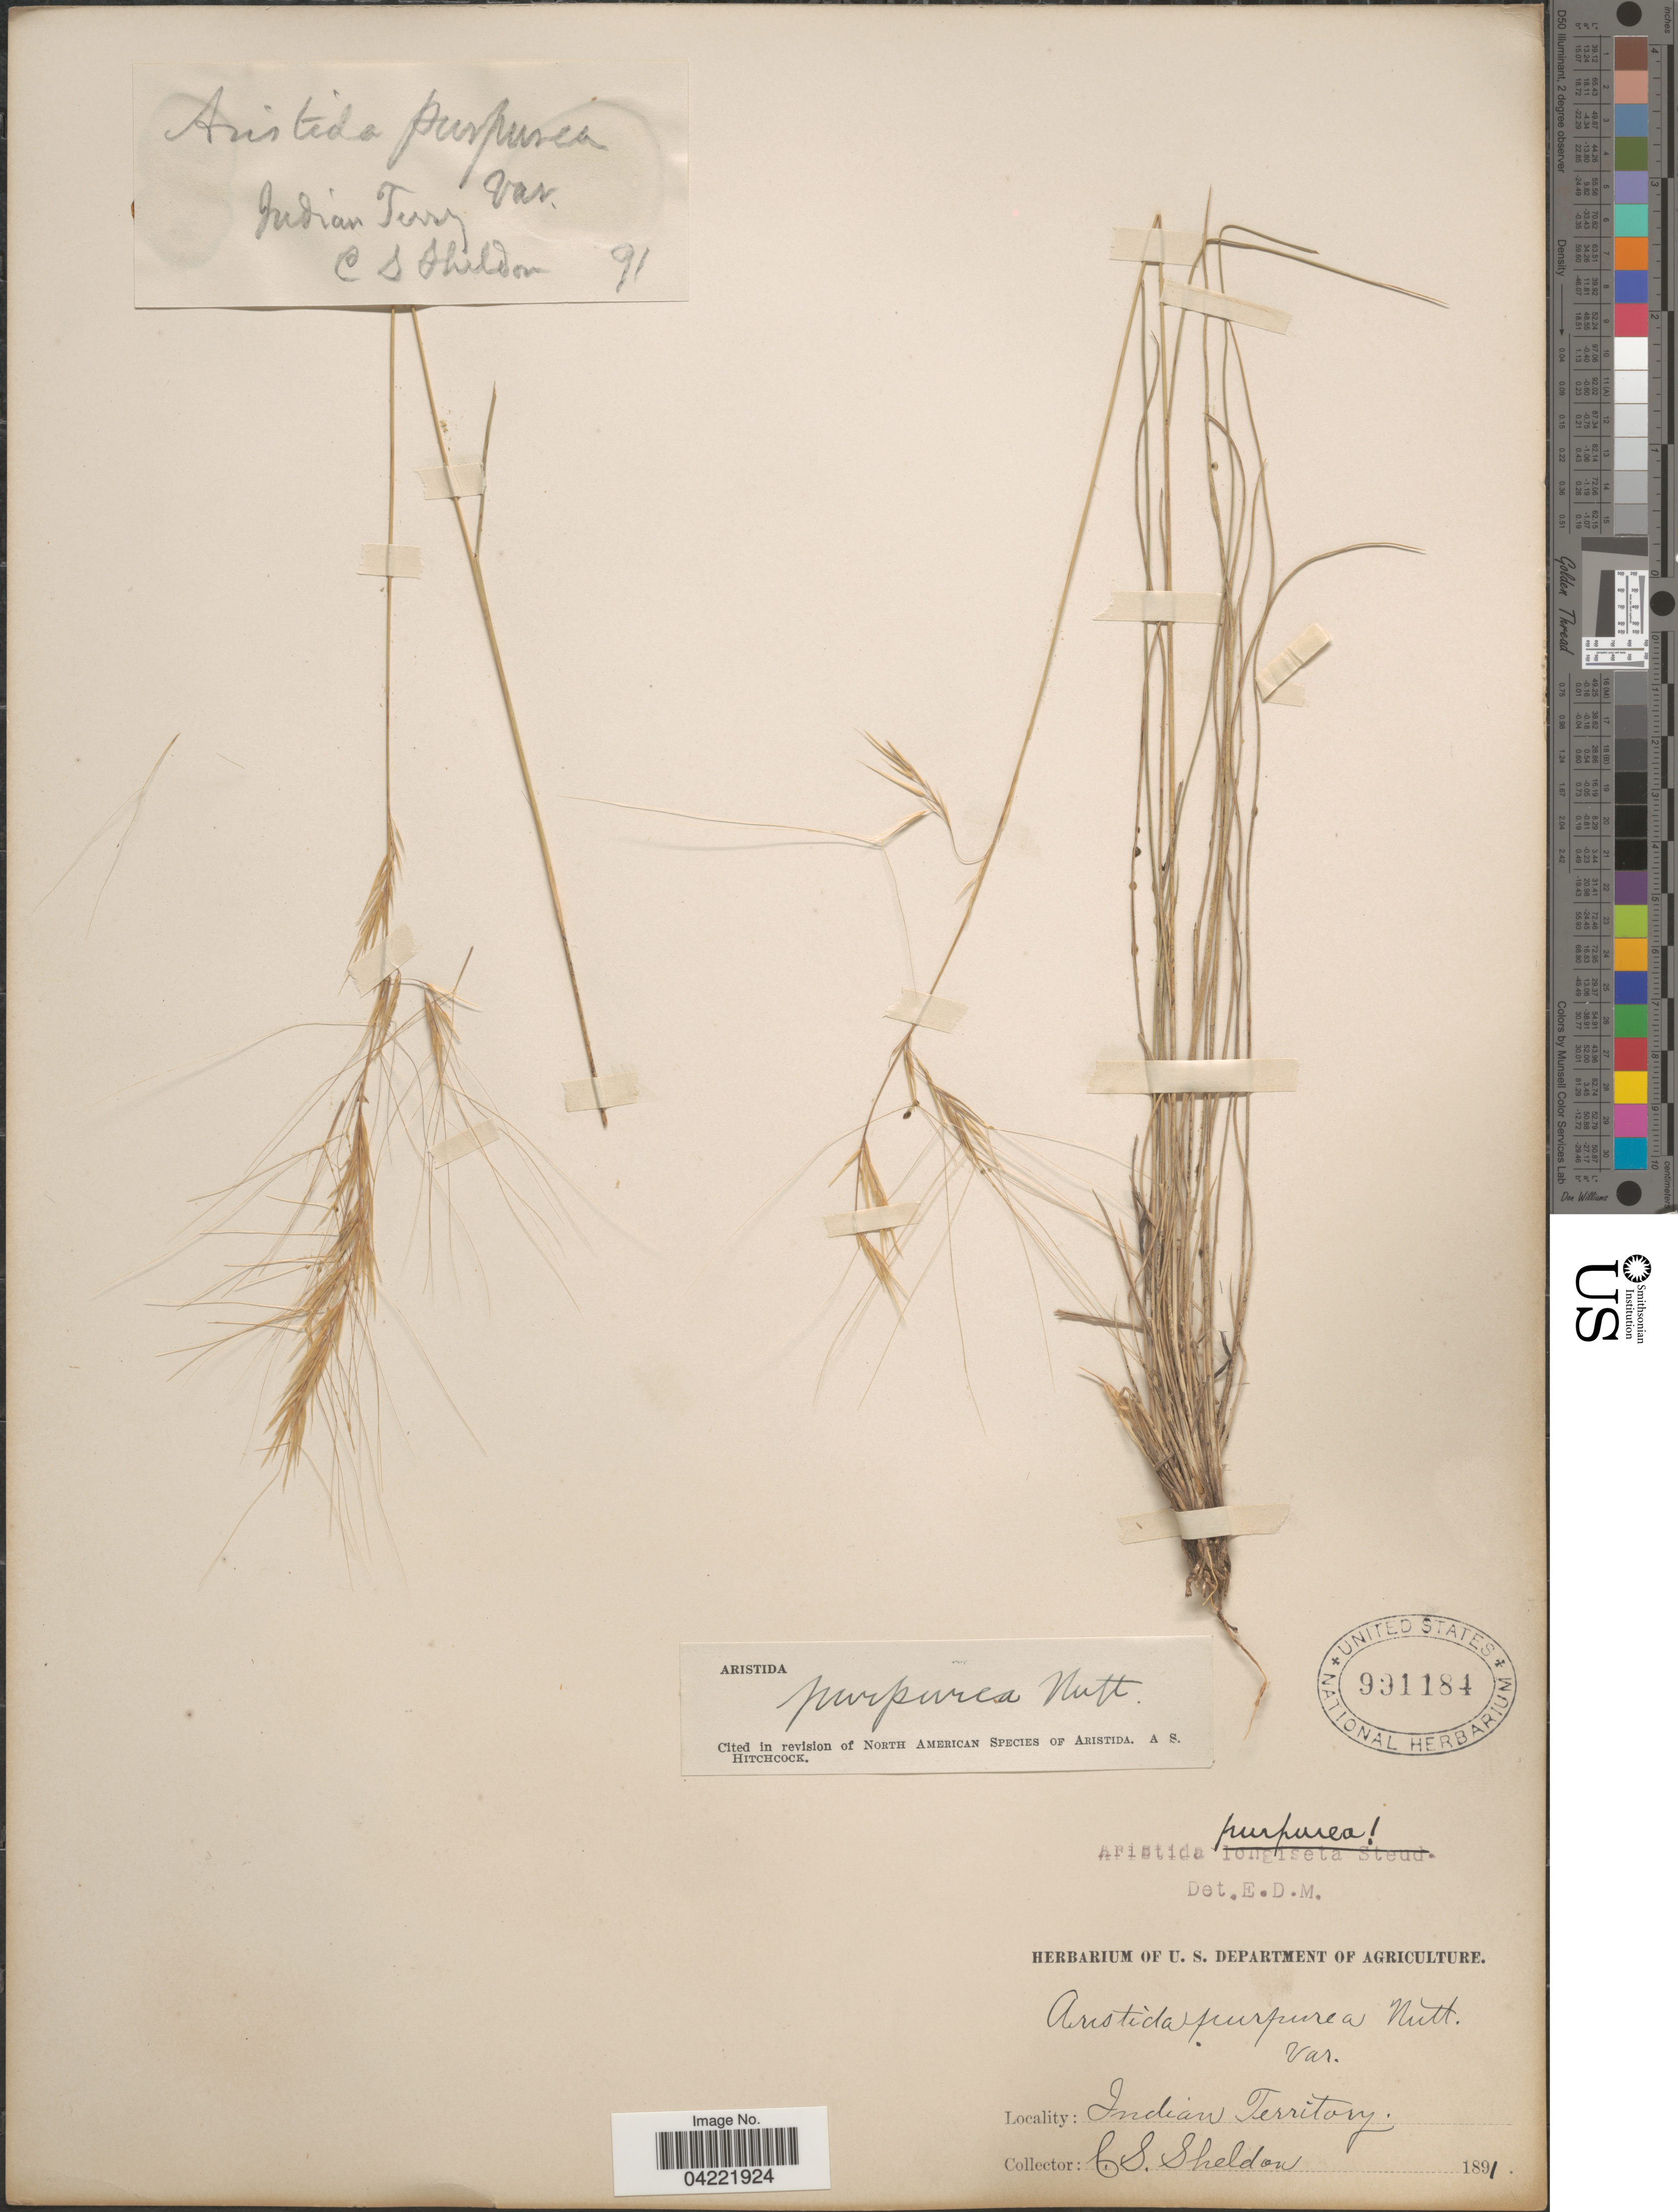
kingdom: Plantae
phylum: Tracheophyta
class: Liliopsida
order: Poales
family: Poaceae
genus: Aristida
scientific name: Aristida purpurea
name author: Nutt.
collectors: C. S. Sheldon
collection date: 1891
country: United States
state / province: Oklahoma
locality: Indian Territory.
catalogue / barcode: US 991184